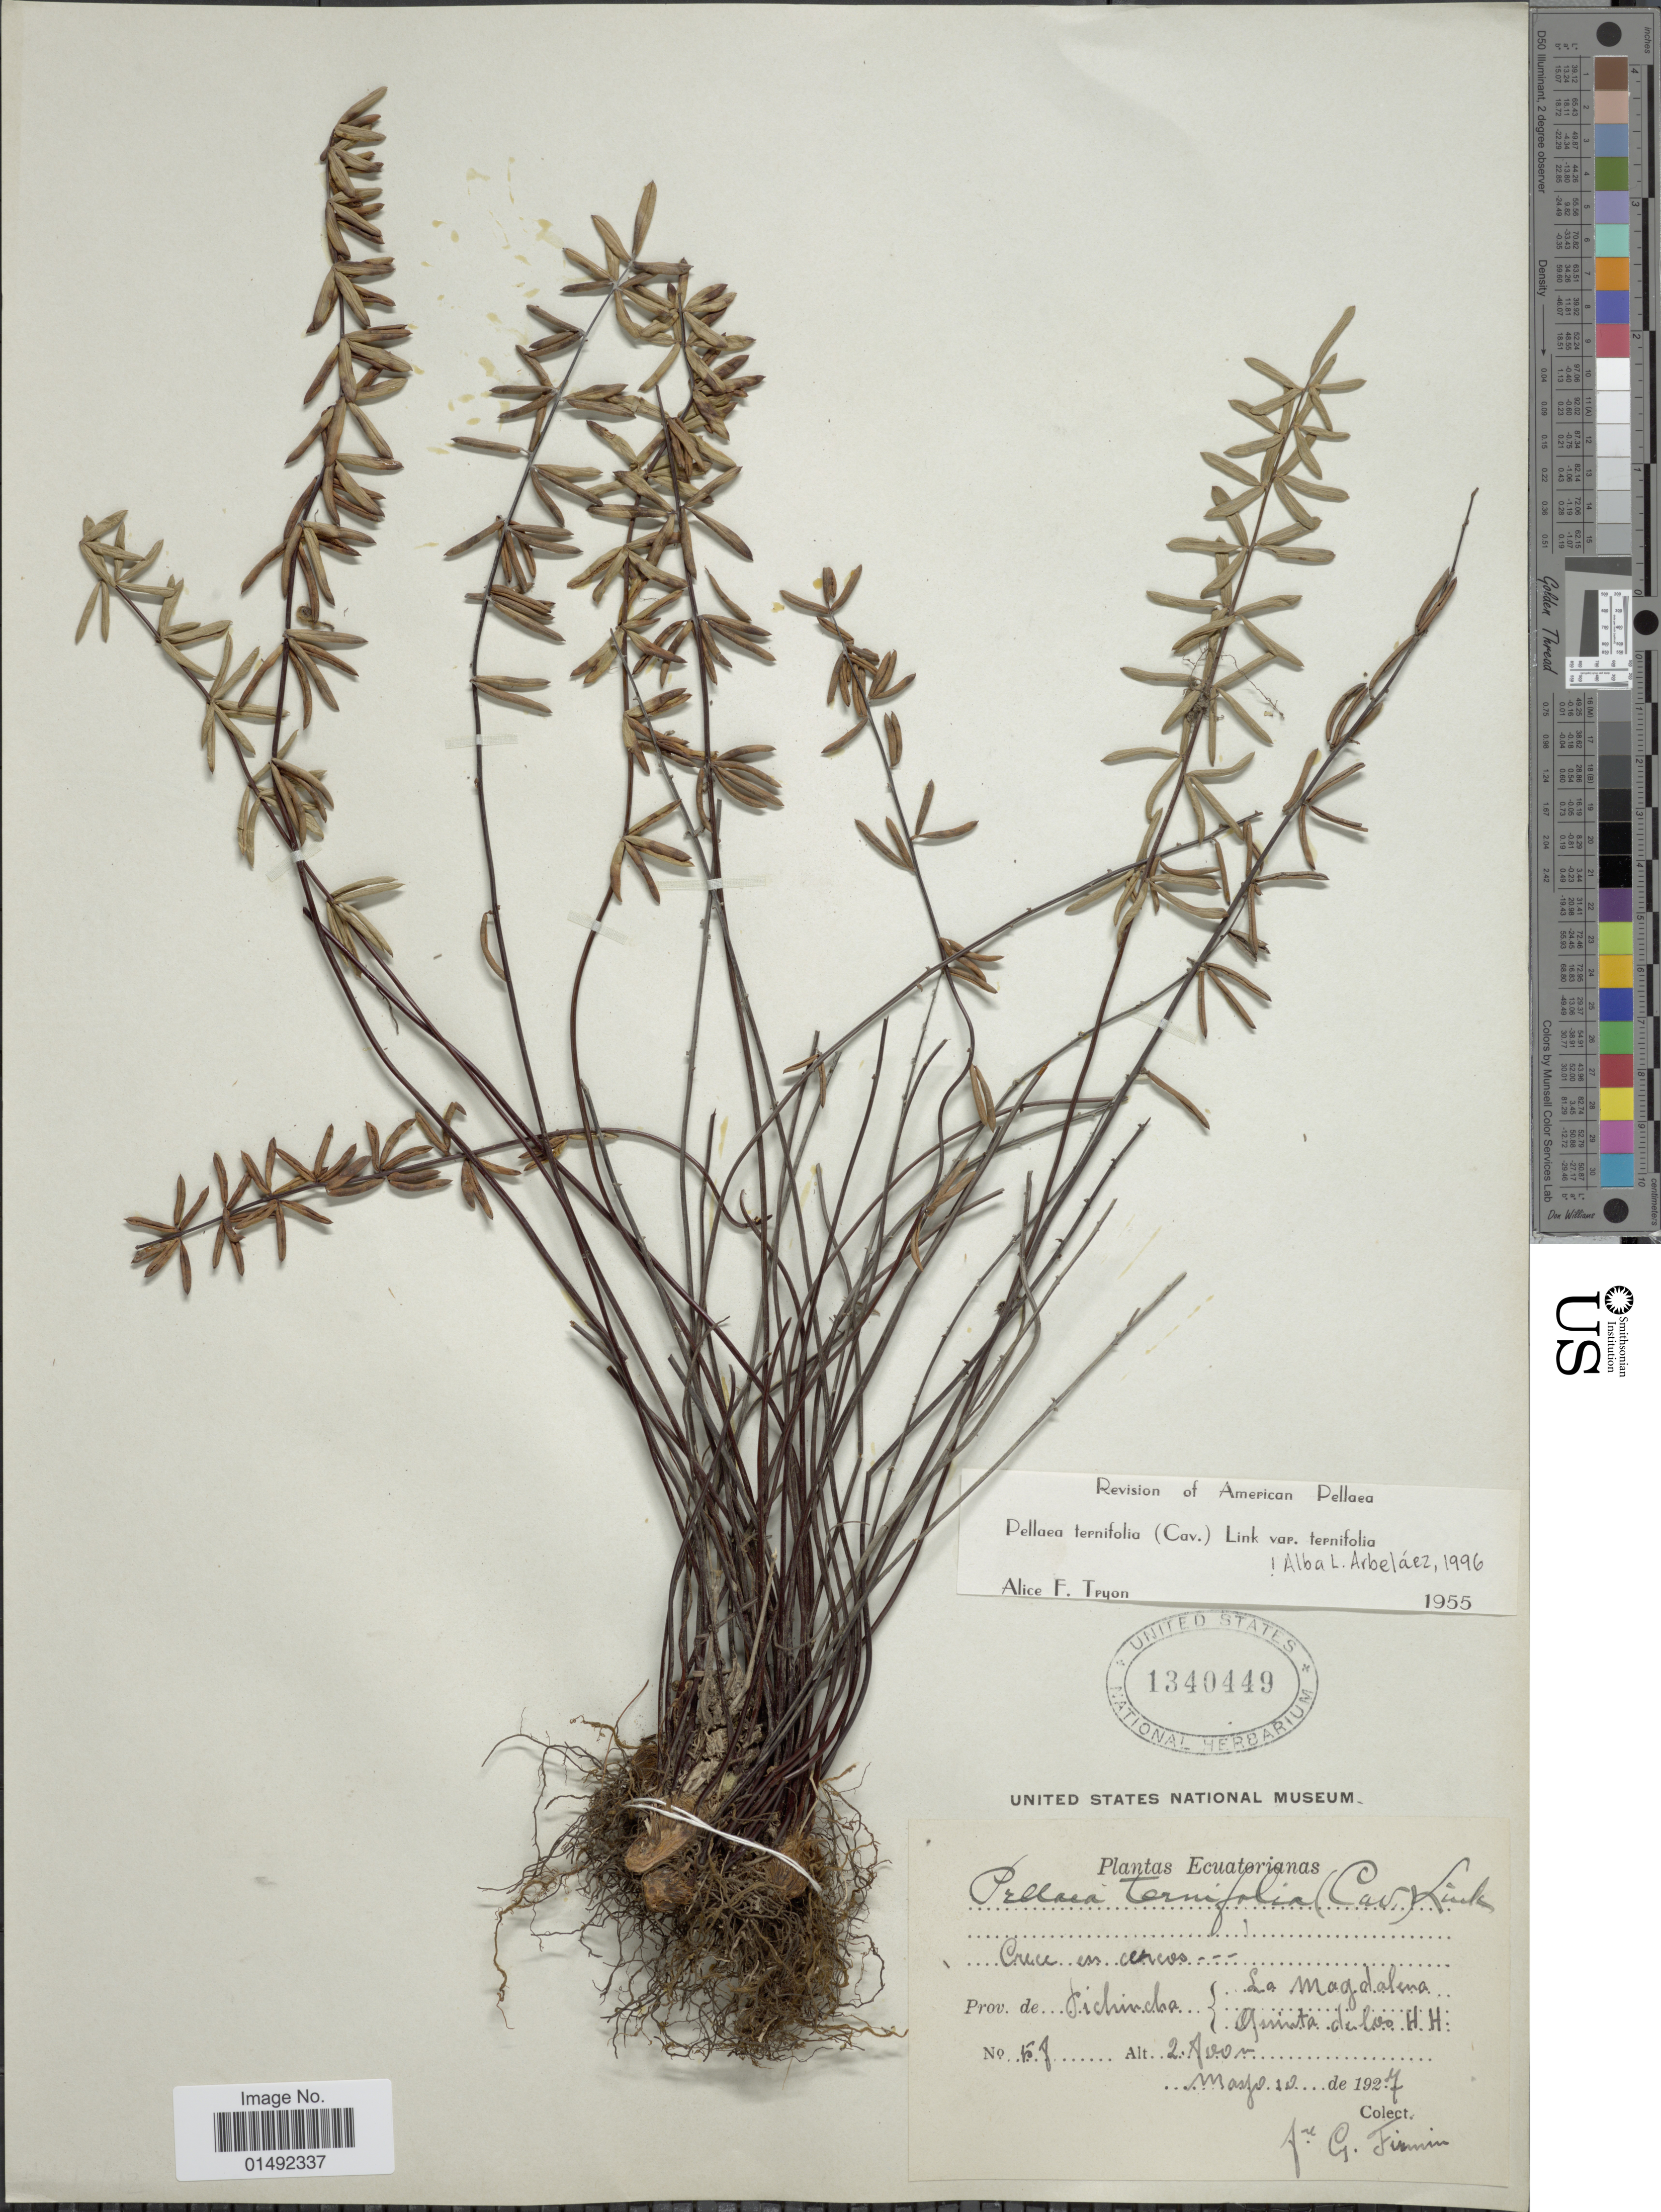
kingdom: Plantae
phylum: Tracheophyta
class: Polypodiopsida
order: Polypodiales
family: Pteridaceae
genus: Pellaea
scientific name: Pellaea ternifolia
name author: (Cav.) Link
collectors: F. Firmin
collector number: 158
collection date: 1927-05-10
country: Ecuador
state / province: Pichincha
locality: La Magdalena Quinta de los H.H.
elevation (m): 2700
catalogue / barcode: US 1340449